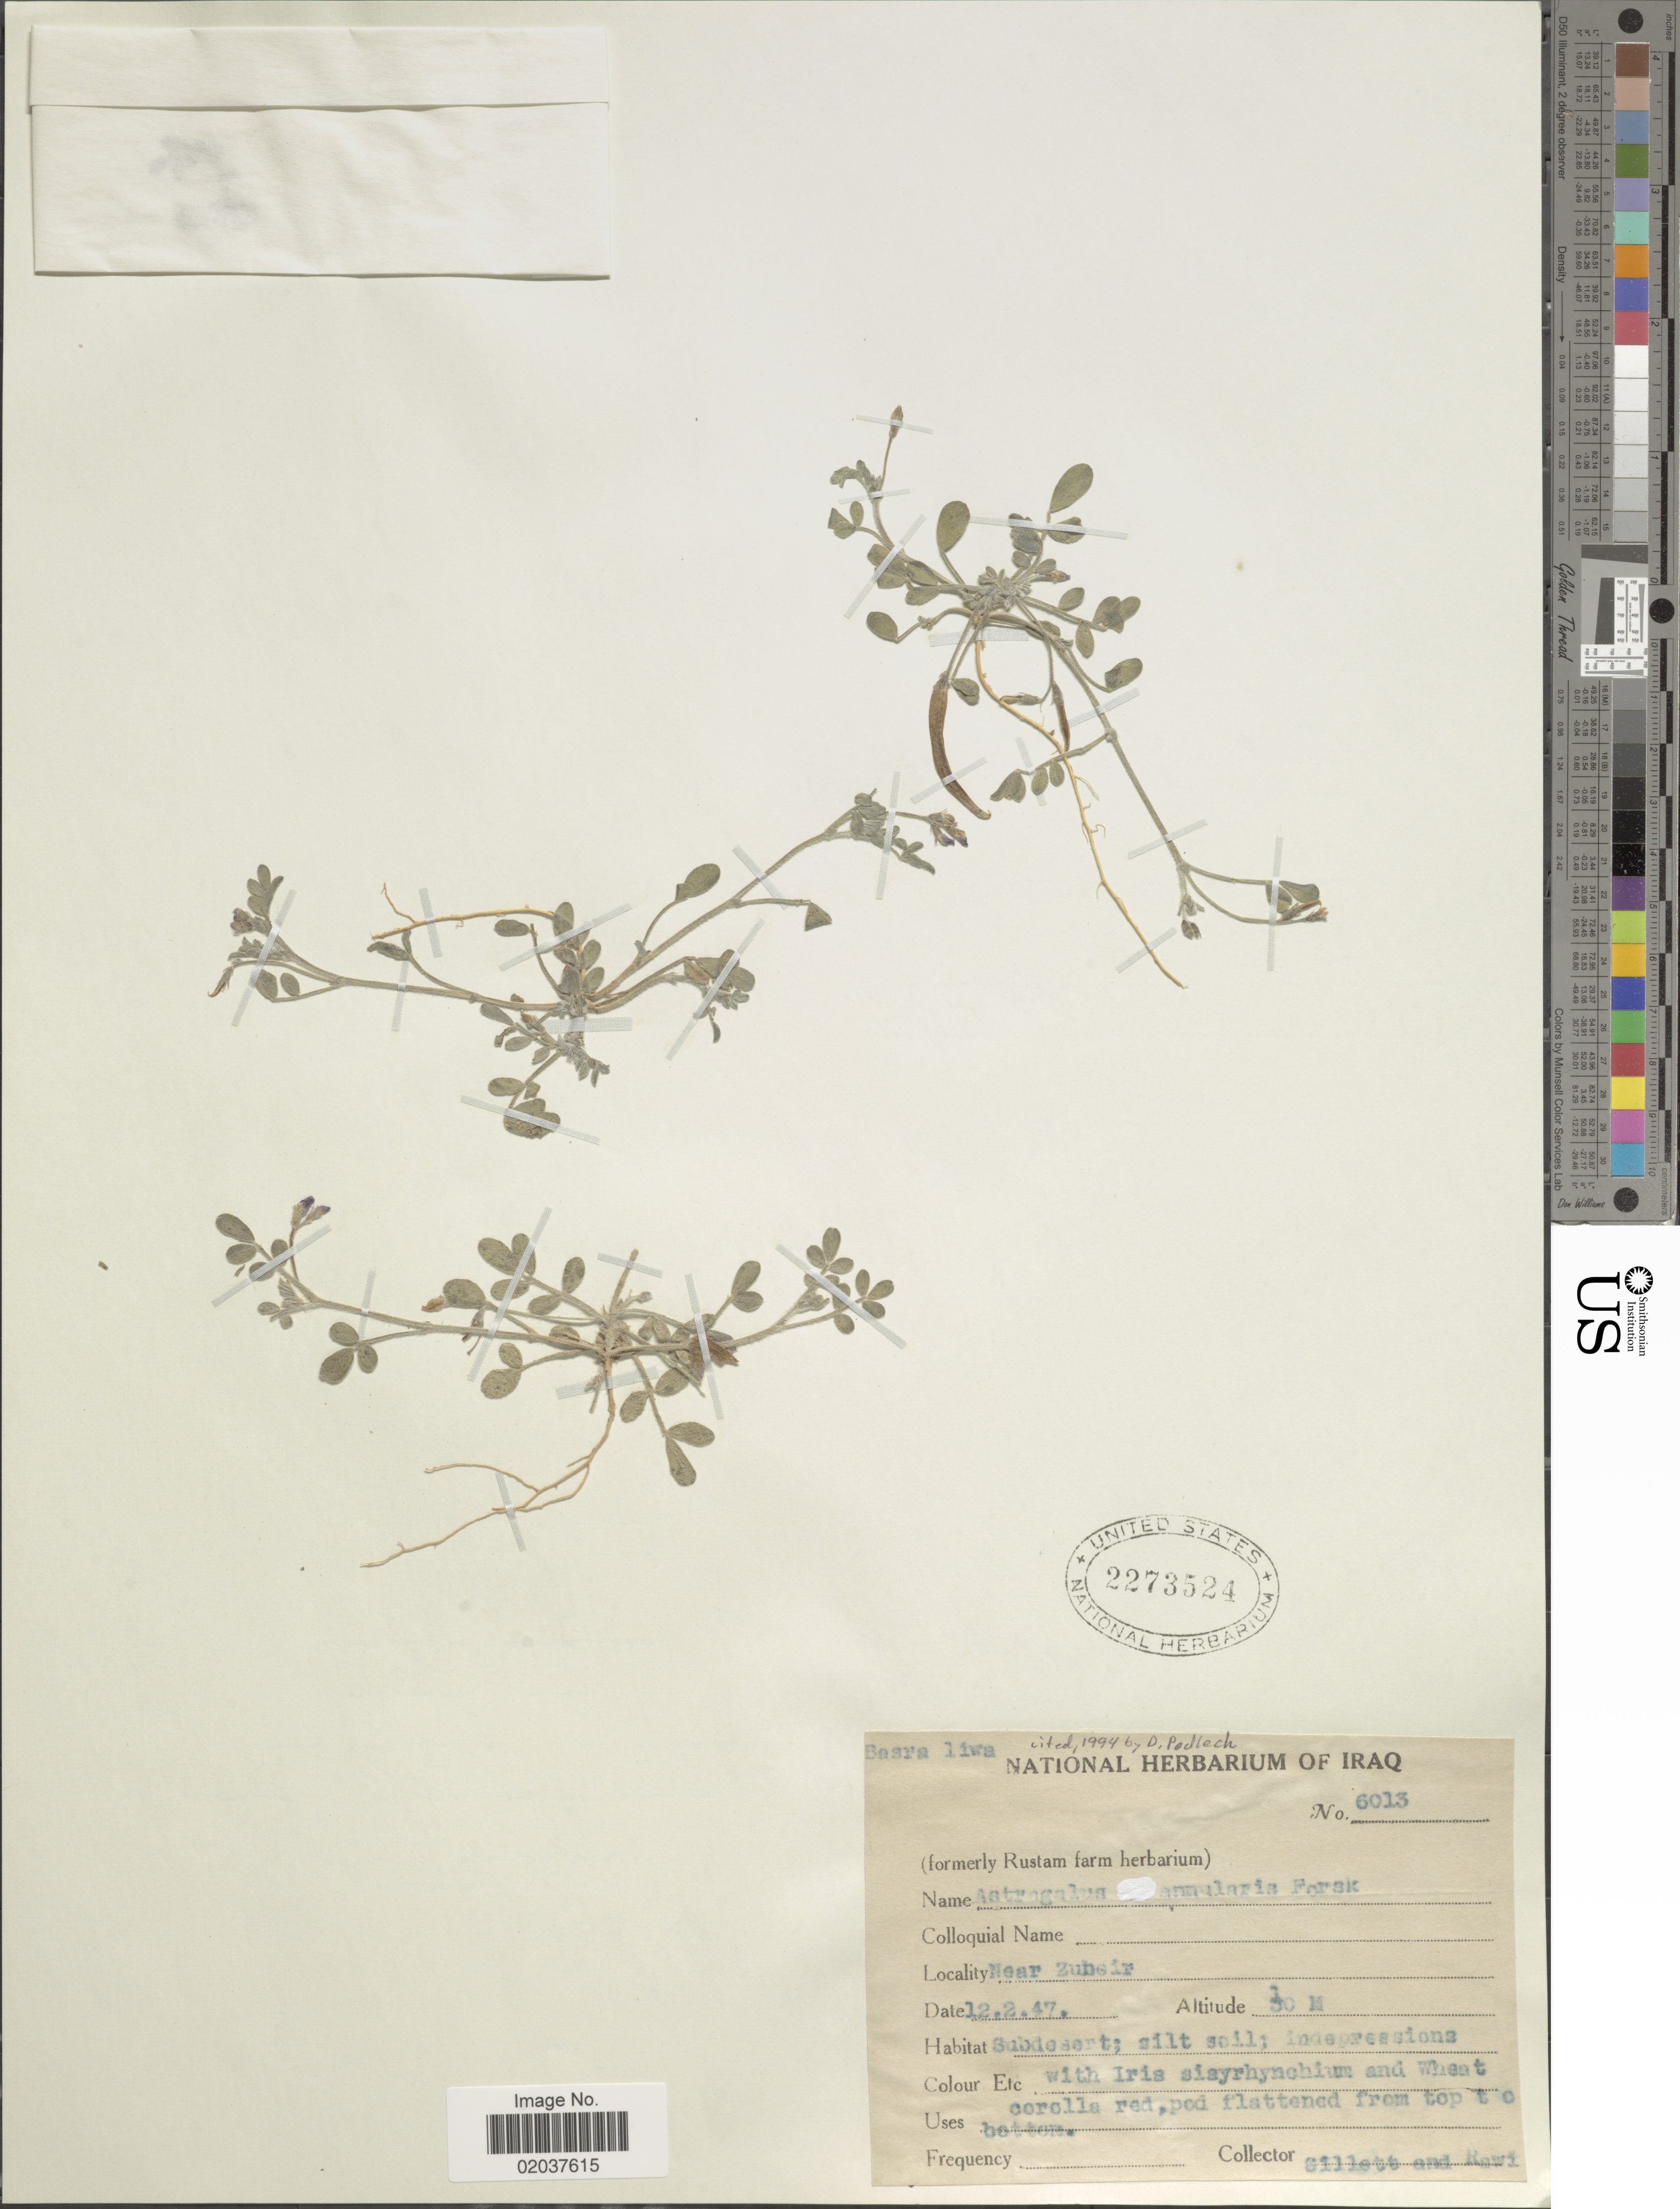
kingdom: Plantae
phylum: Tracheophyta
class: Magnoliopsida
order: Fabales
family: Fabaceae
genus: Astragalus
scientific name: Astragalus annularis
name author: Forssk.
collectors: Gillett, -- & -. Rawi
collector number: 6013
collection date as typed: Transcribed d/m/y: 12/2/47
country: Iraq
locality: Near Zubeir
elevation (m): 10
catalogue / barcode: US 2273524